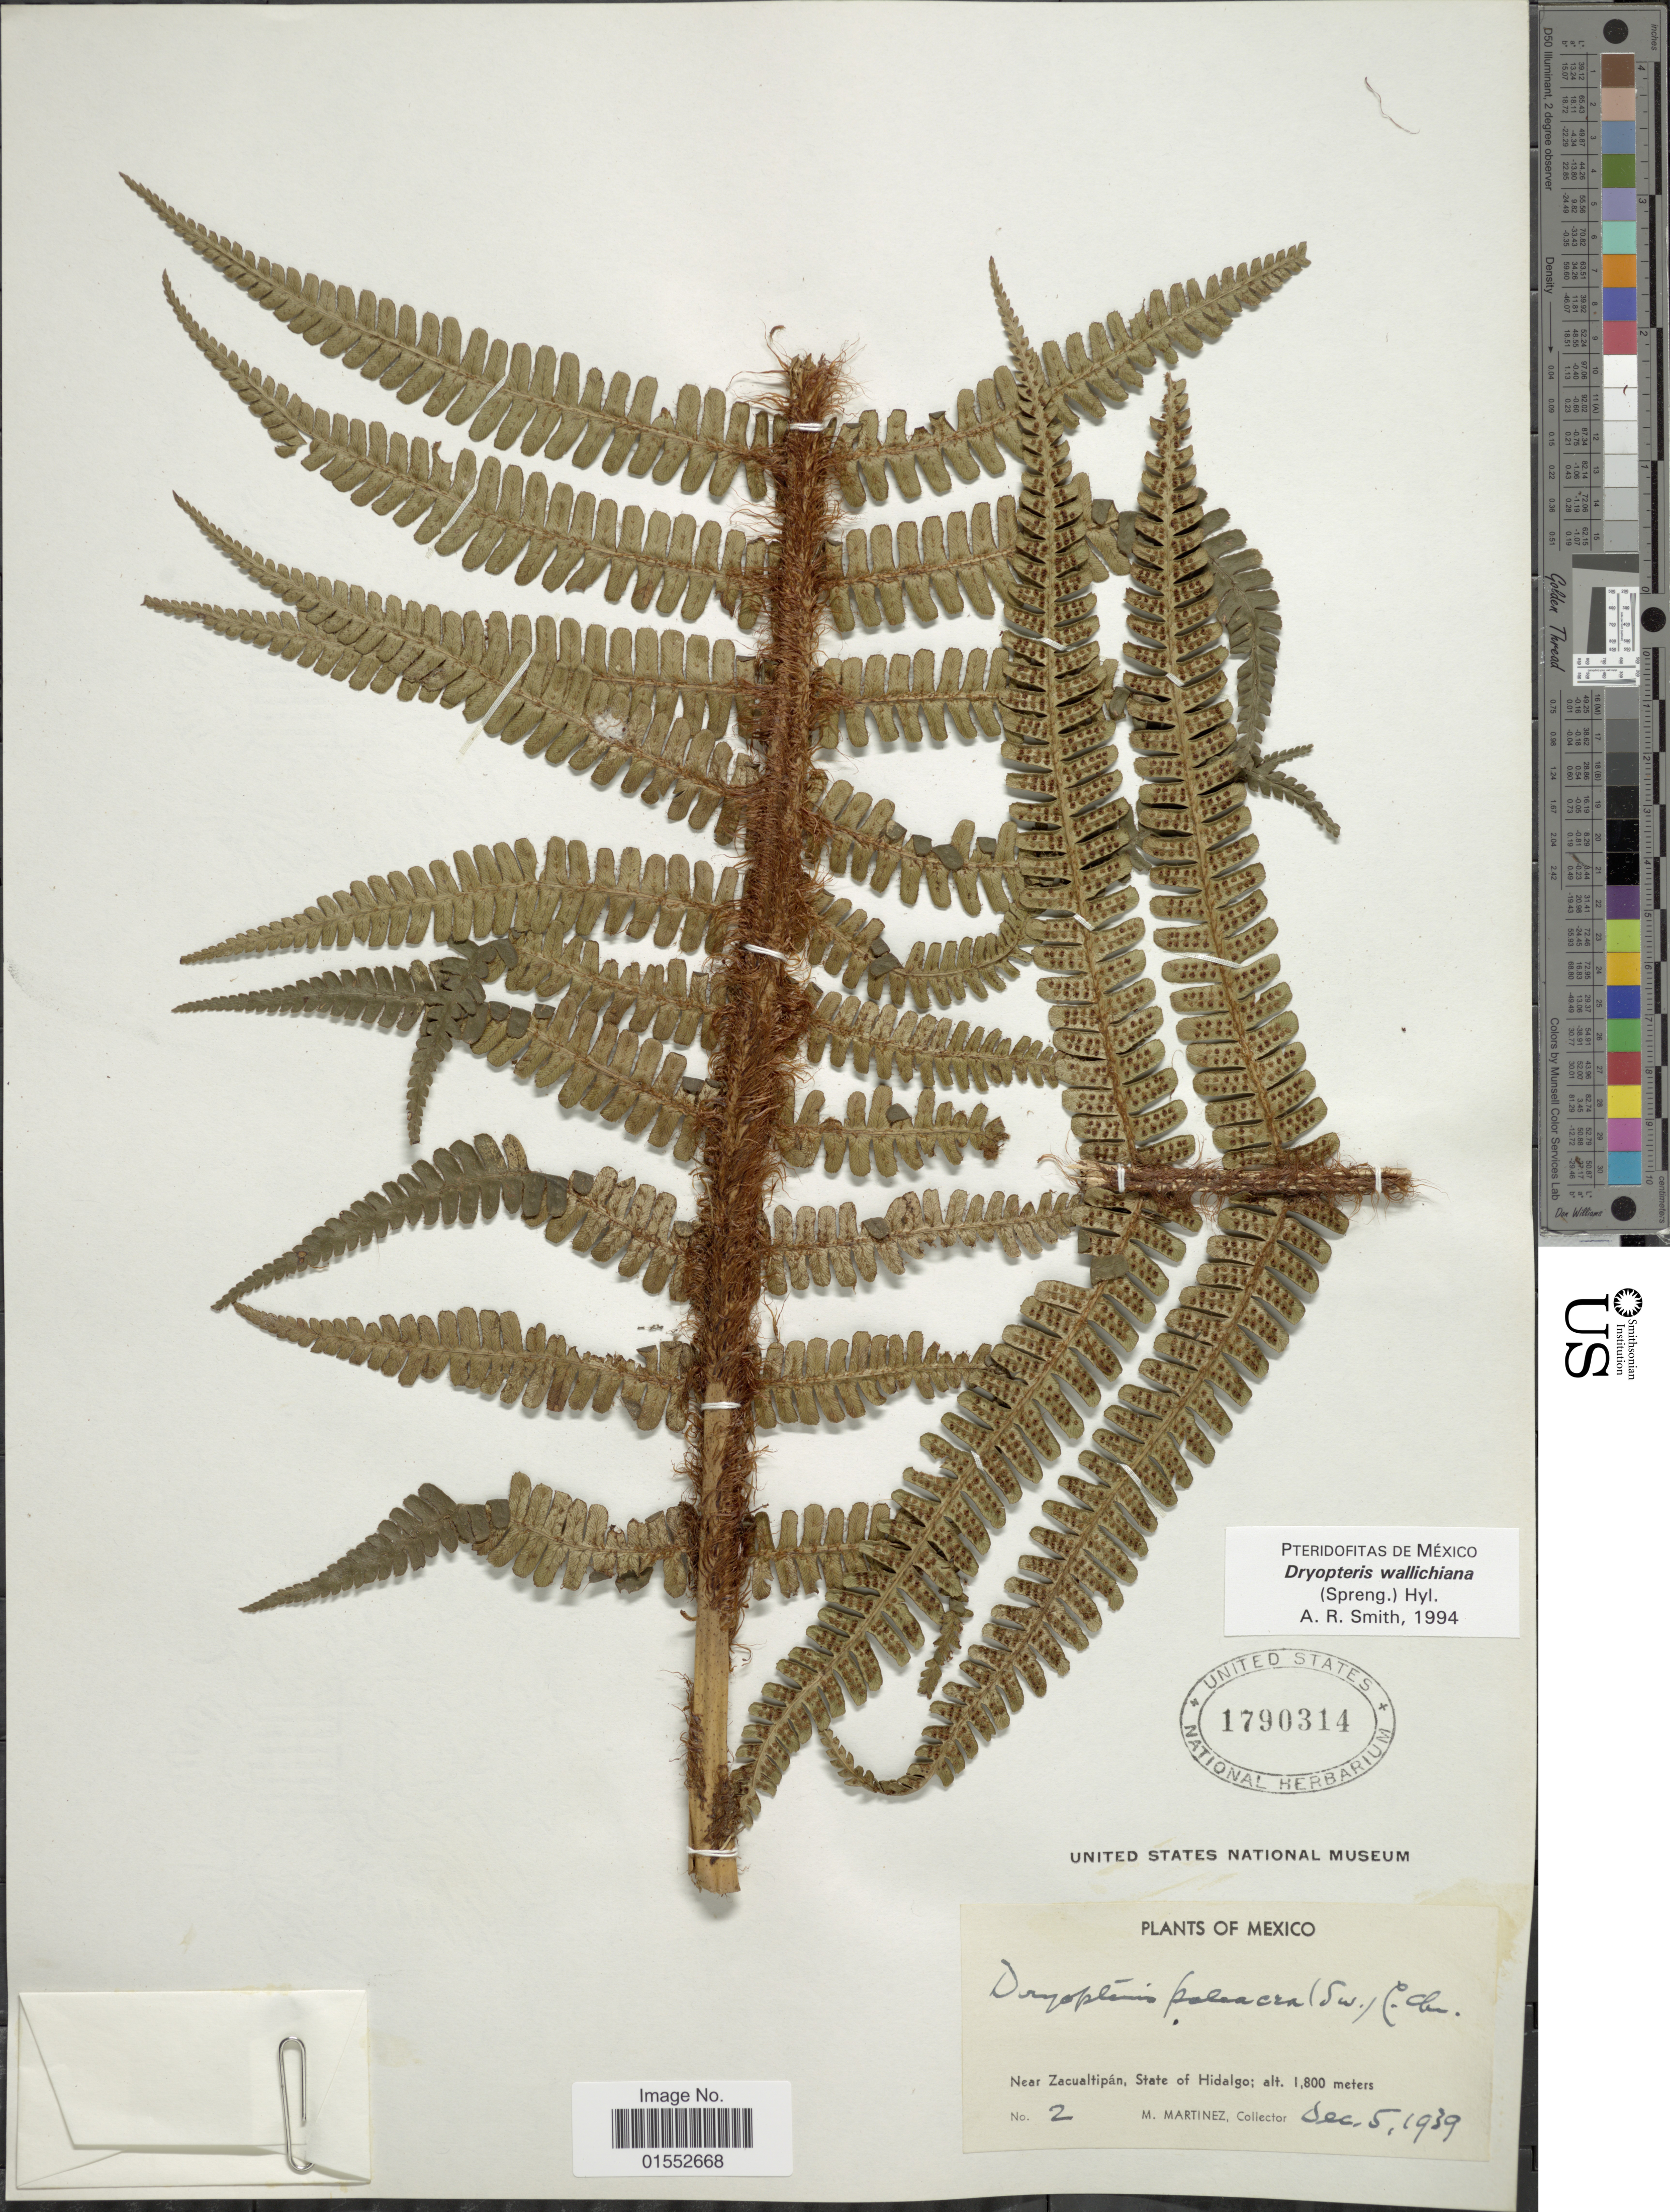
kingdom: Plantae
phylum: Tracheophyta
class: Polypodiopsida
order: Polypodiales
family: Dryopteridaceae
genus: Dryopteris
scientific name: Dryopteris wallichiana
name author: (Spreng.) Hyl.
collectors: M. Martinez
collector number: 2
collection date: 1939-12-05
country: Mexico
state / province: Hidalgo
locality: Near Zacualtipán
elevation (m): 1800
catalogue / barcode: US 1790314